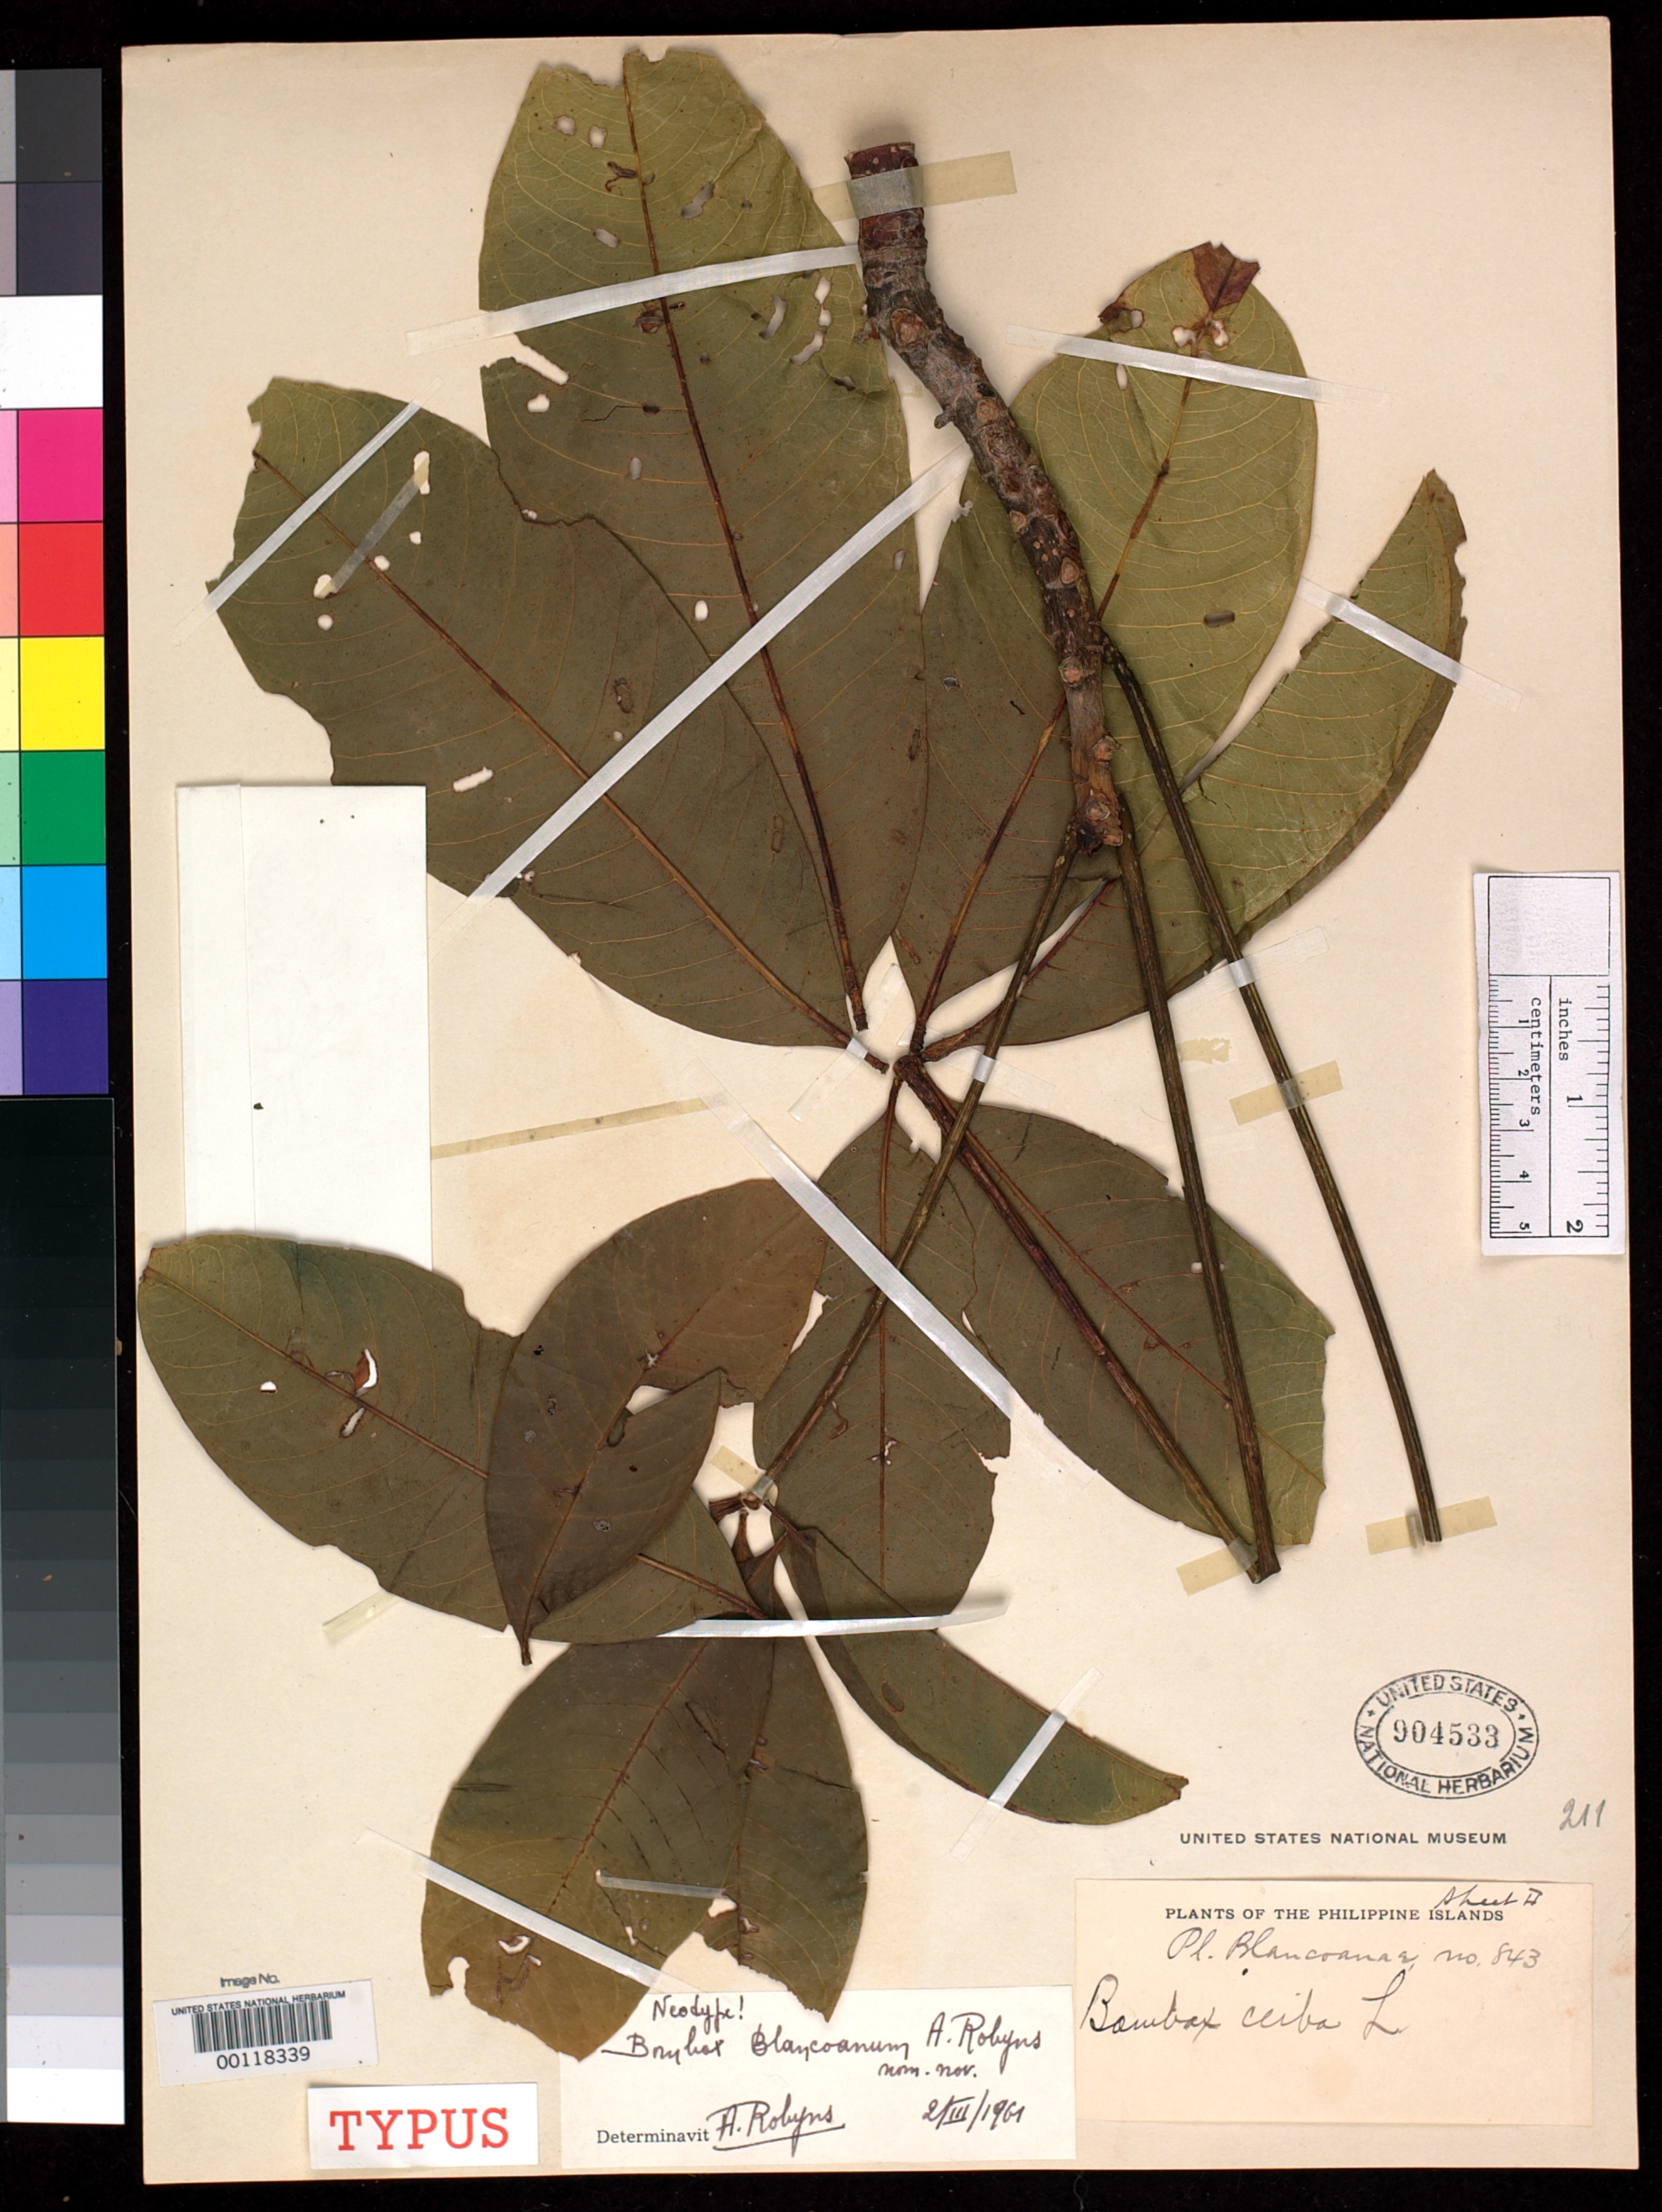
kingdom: Plantae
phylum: Tracheophyta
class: Magnoliopsida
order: Myrtales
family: Myrtaceae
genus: Melaleuca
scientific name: Melaleuca grandiflora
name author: Blanco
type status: Neotype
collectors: M. Ramos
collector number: Sp. Blancoan. 0843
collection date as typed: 17 Dec 1914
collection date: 1914-12-17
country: Philippines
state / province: Central Luzon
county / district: Bulacan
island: Luzon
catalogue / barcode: US 904533